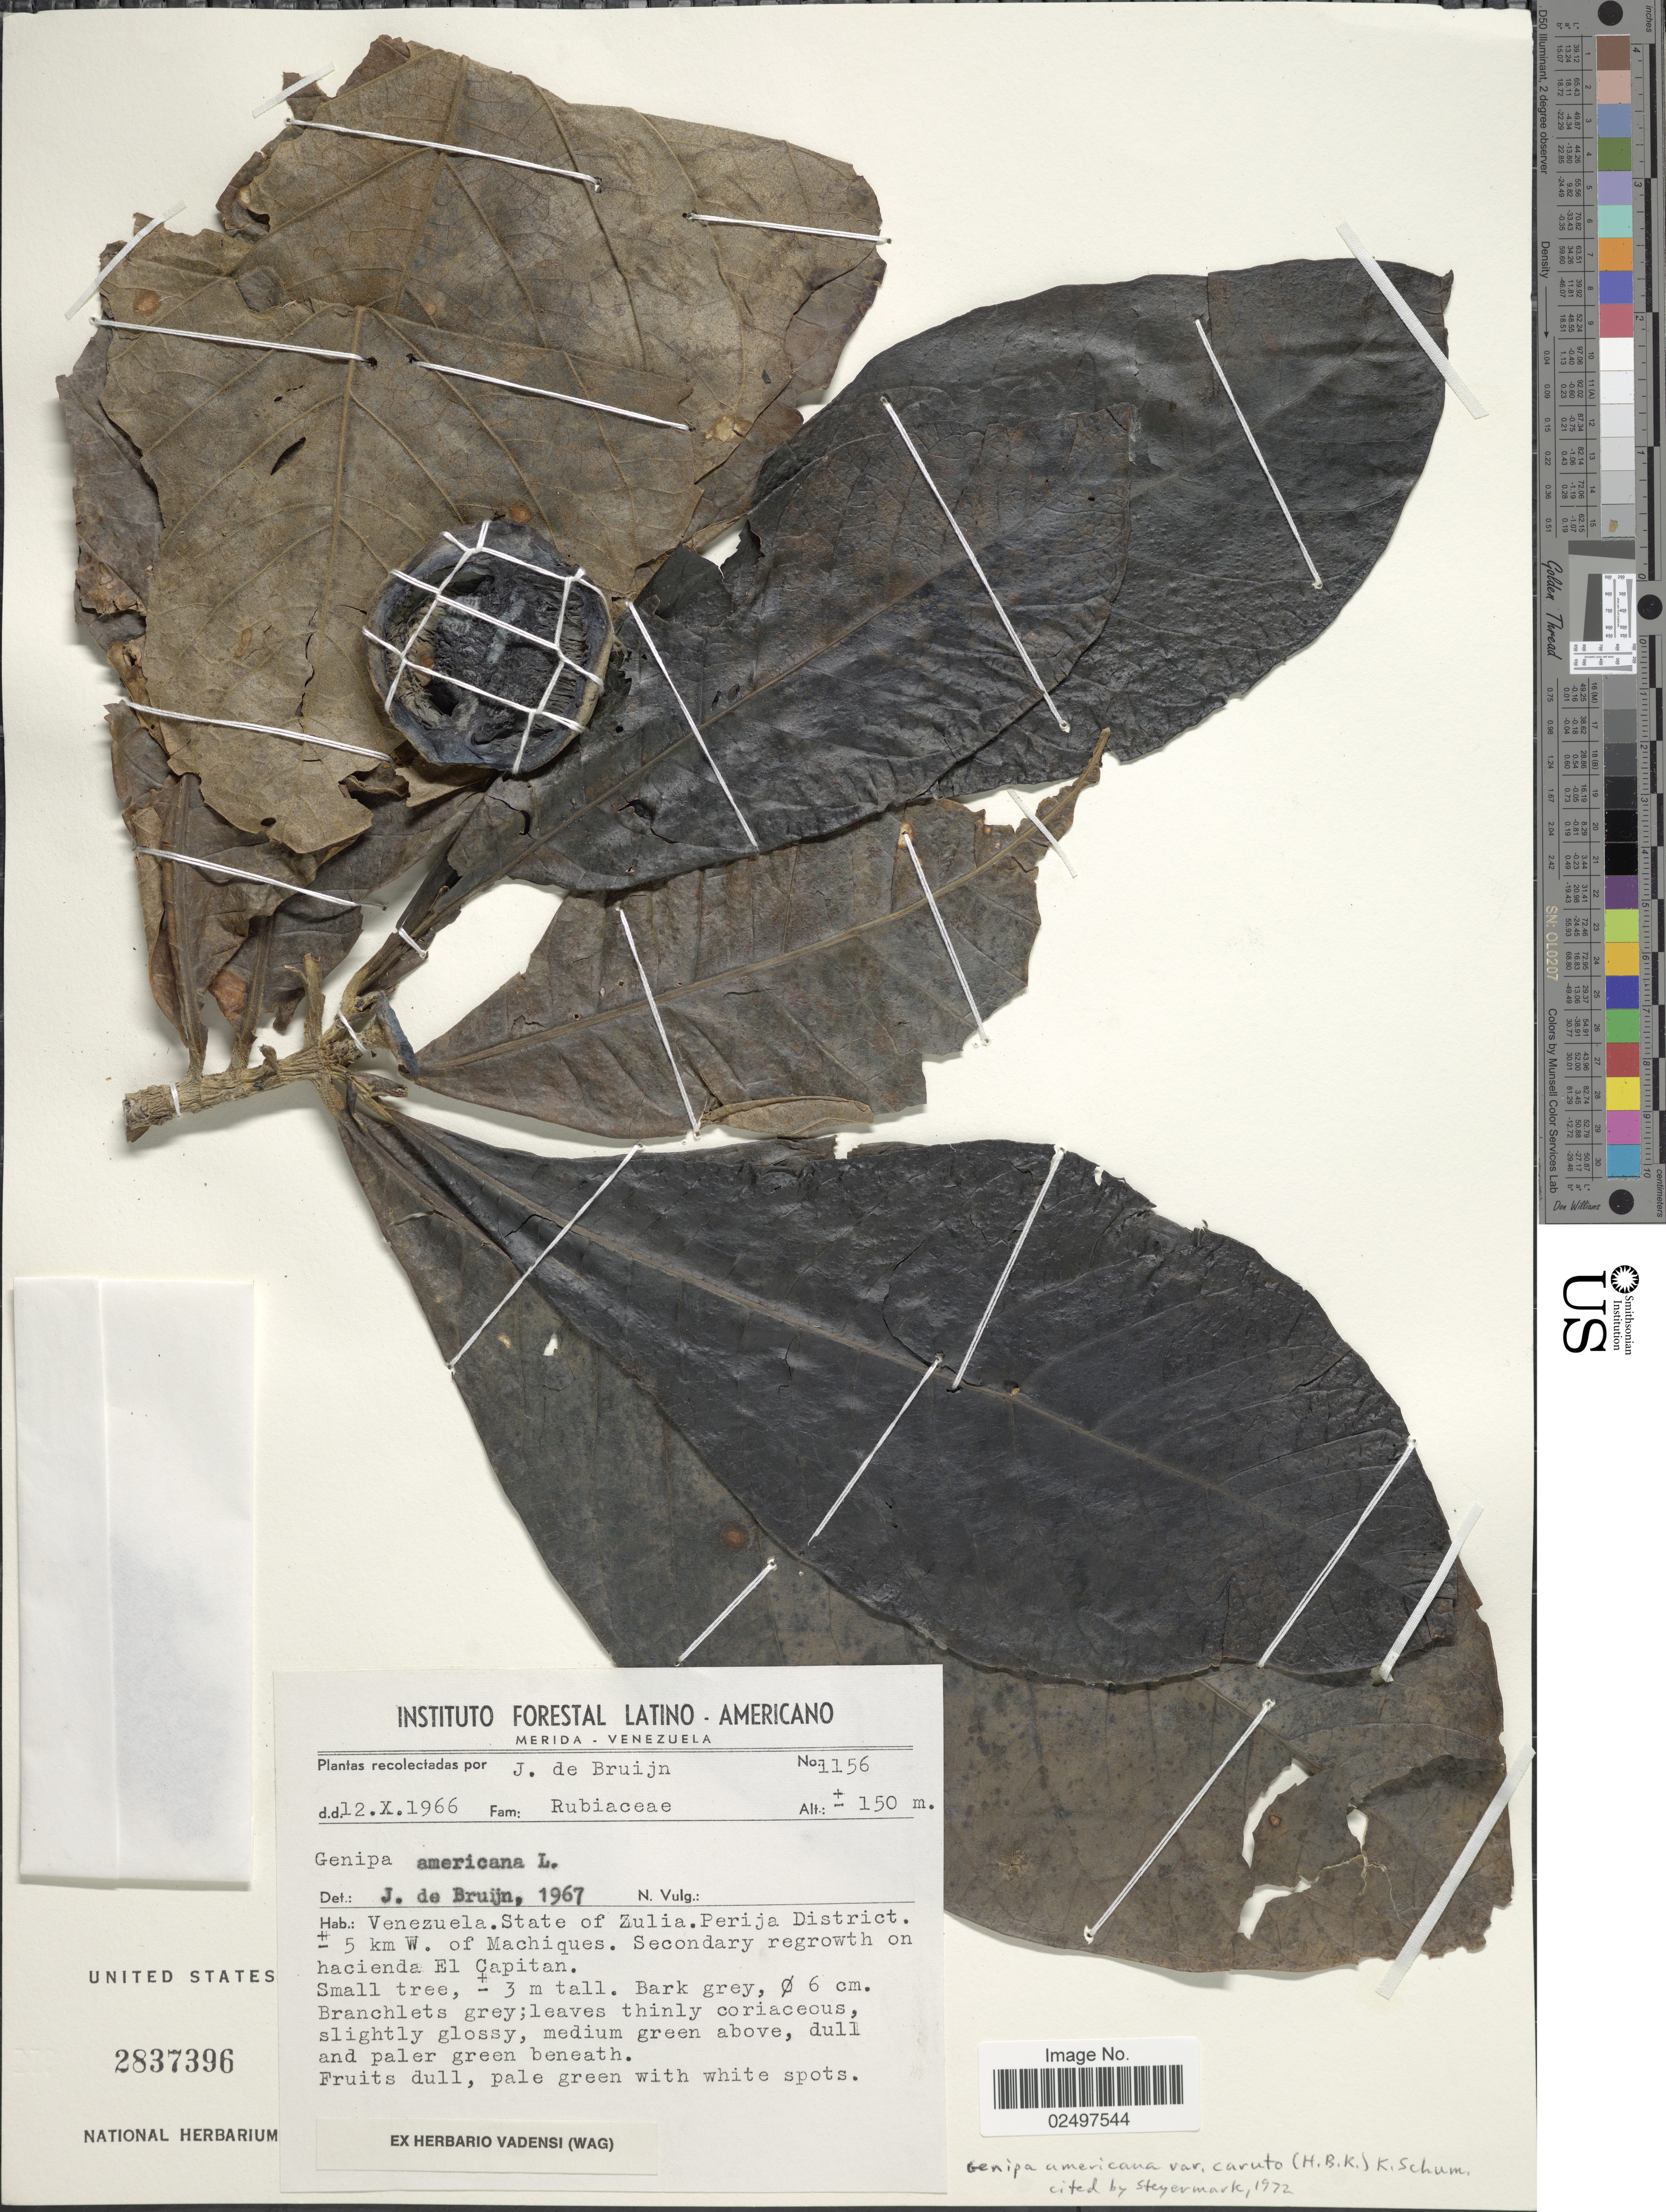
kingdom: Plantae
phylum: Tracheophyta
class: Magnoliopsida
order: Gentianales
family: Rubiaceae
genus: Genipa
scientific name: Genipa americana var. caruto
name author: (Kunth) K. Schum.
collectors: J. Bruijn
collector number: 1156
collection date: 1966-10-12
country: Venezuela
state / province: Zulia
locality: Perija District. ± 5 km W. of Machiques. Secondary regrowth on hacienda El Capitan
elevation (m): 150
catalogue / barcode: US 2837396